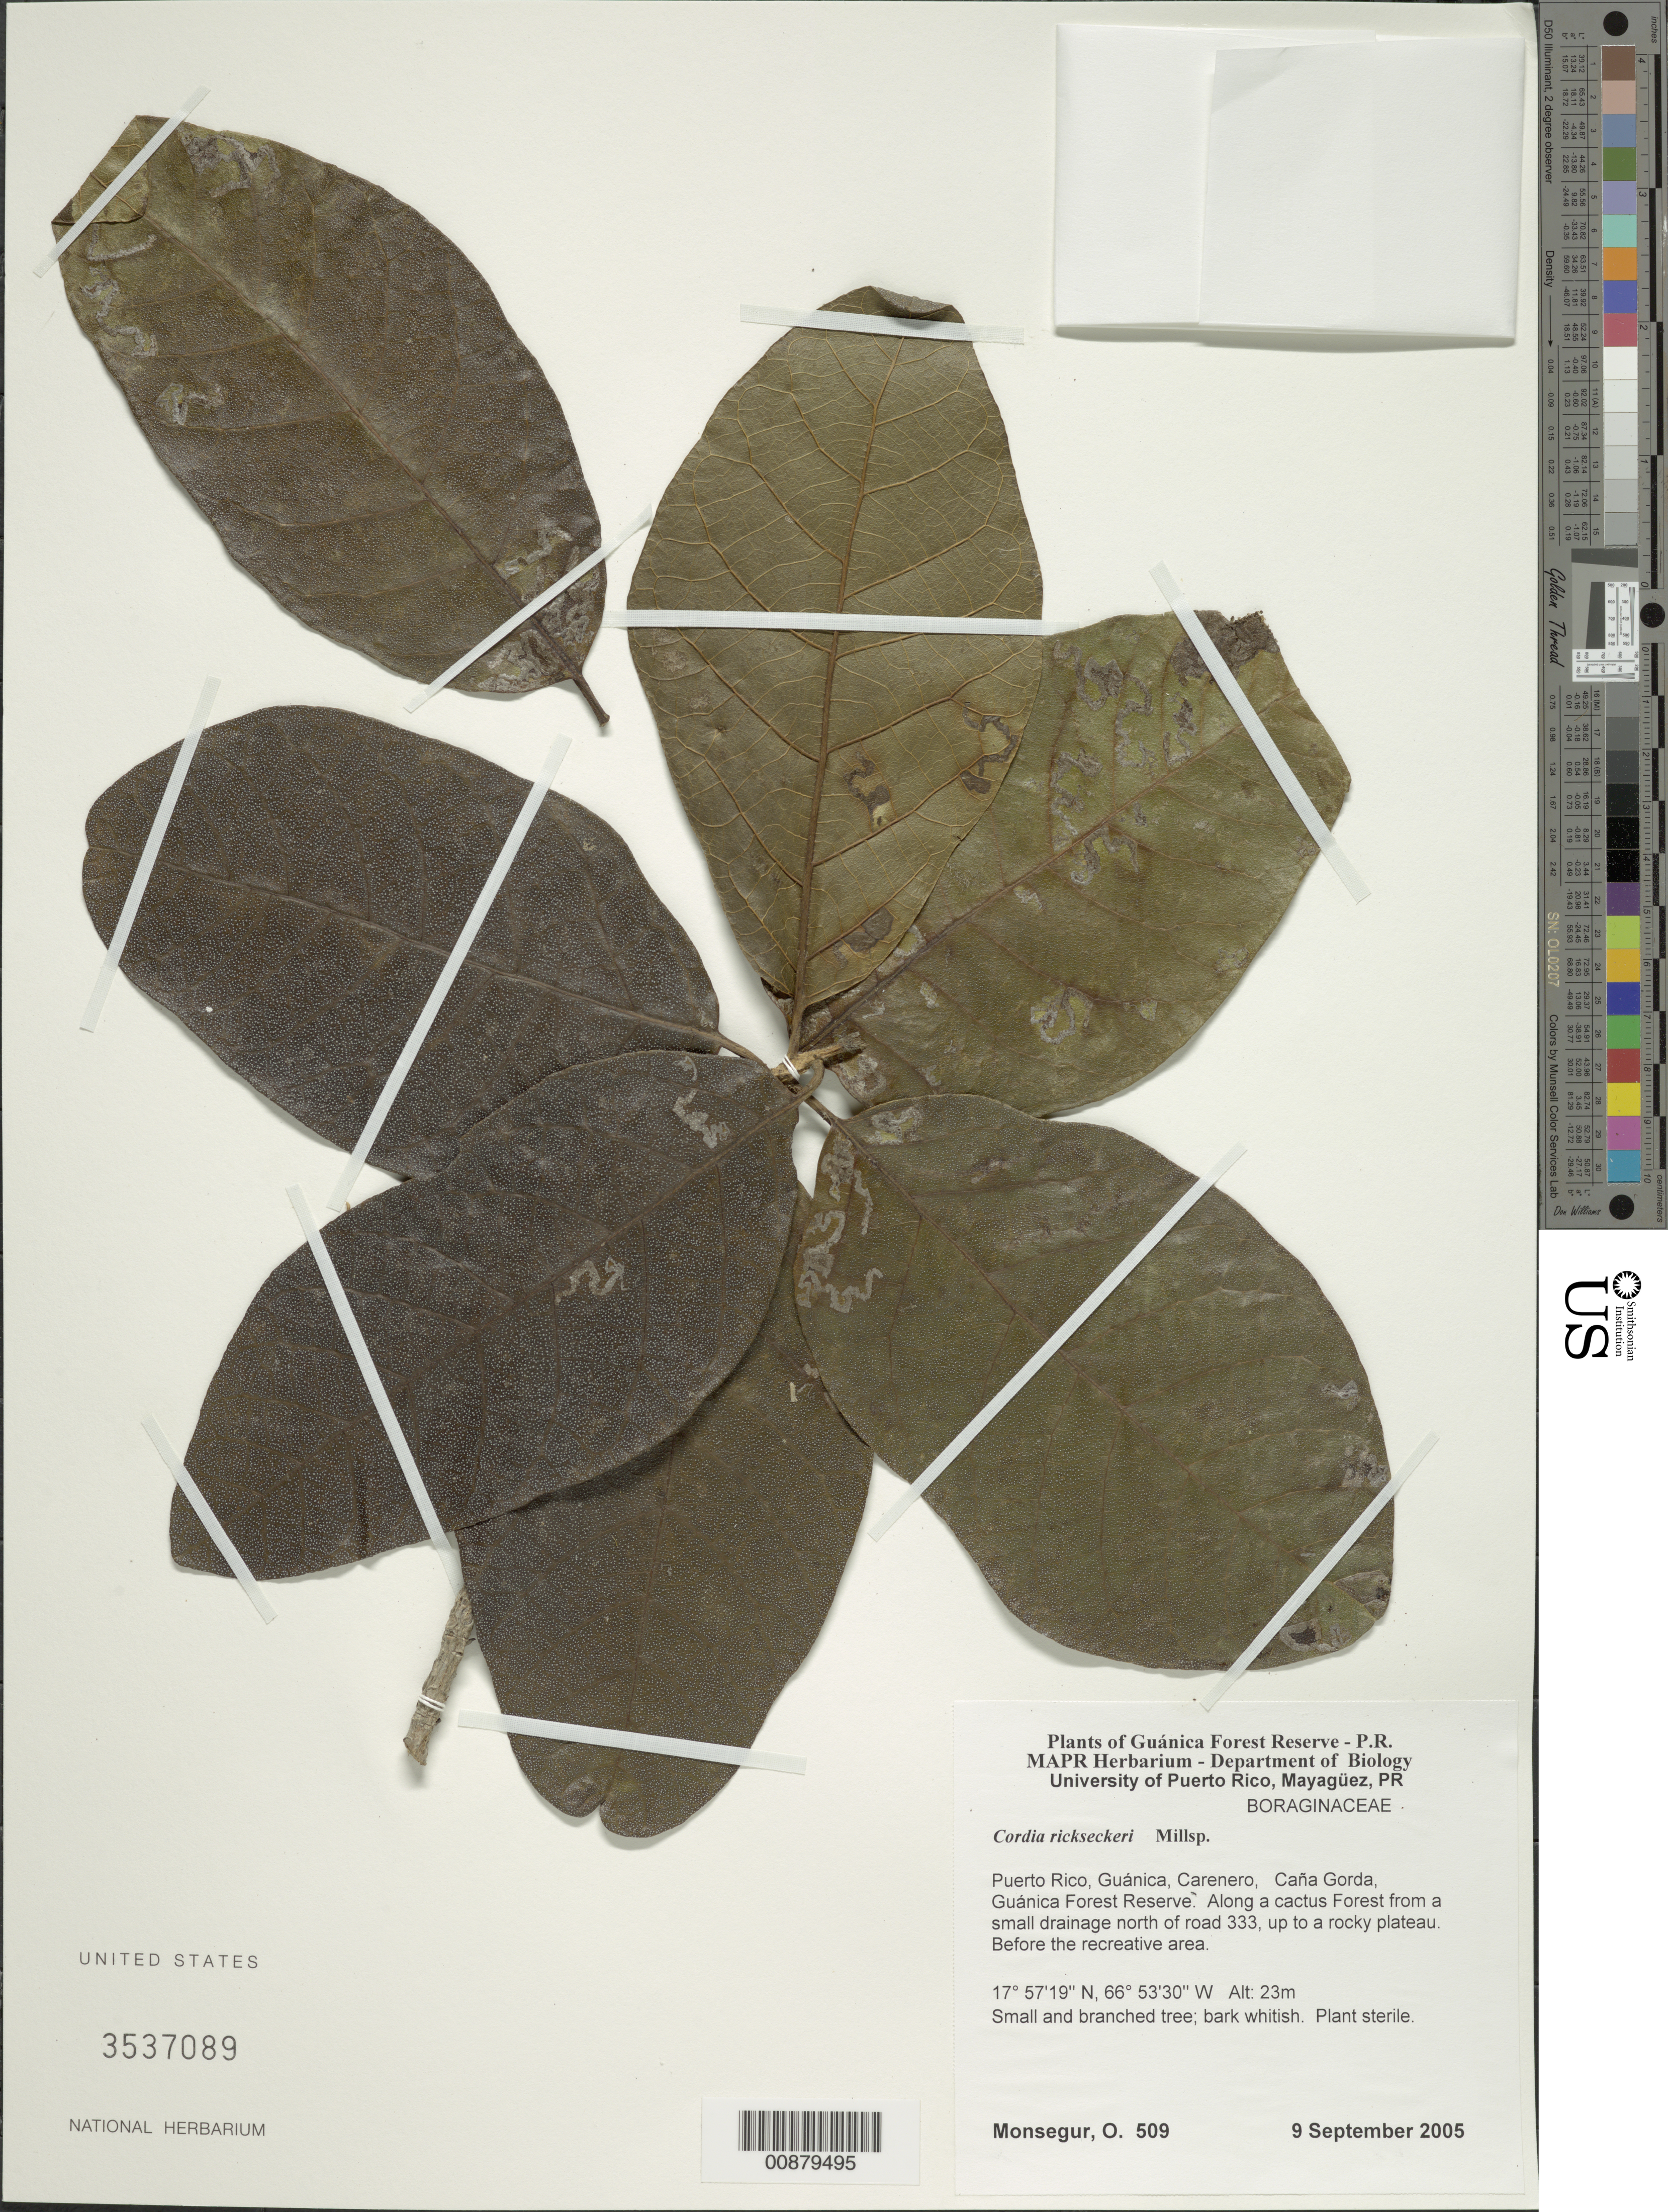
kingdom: Plantae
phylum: Tracheophyta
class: Magnoliopsida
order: Boraginales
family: Cordiaceae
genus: Cordia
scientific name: Cordia rickseckeri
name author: Millsp.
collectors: O. Monsegur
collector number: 509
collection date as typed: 09 Sep 2005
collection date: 2005-09-09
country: Puerto Rico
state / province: Guánica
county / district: Carenero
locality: Guánica Forest Reserve. Caña Gorda, along a cactus Forest from a small drainage north of road 333, up to a rocky plateau. Before the recreative area.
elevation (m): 23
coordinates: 17.57188, 66.53299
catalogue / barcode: US 3537089